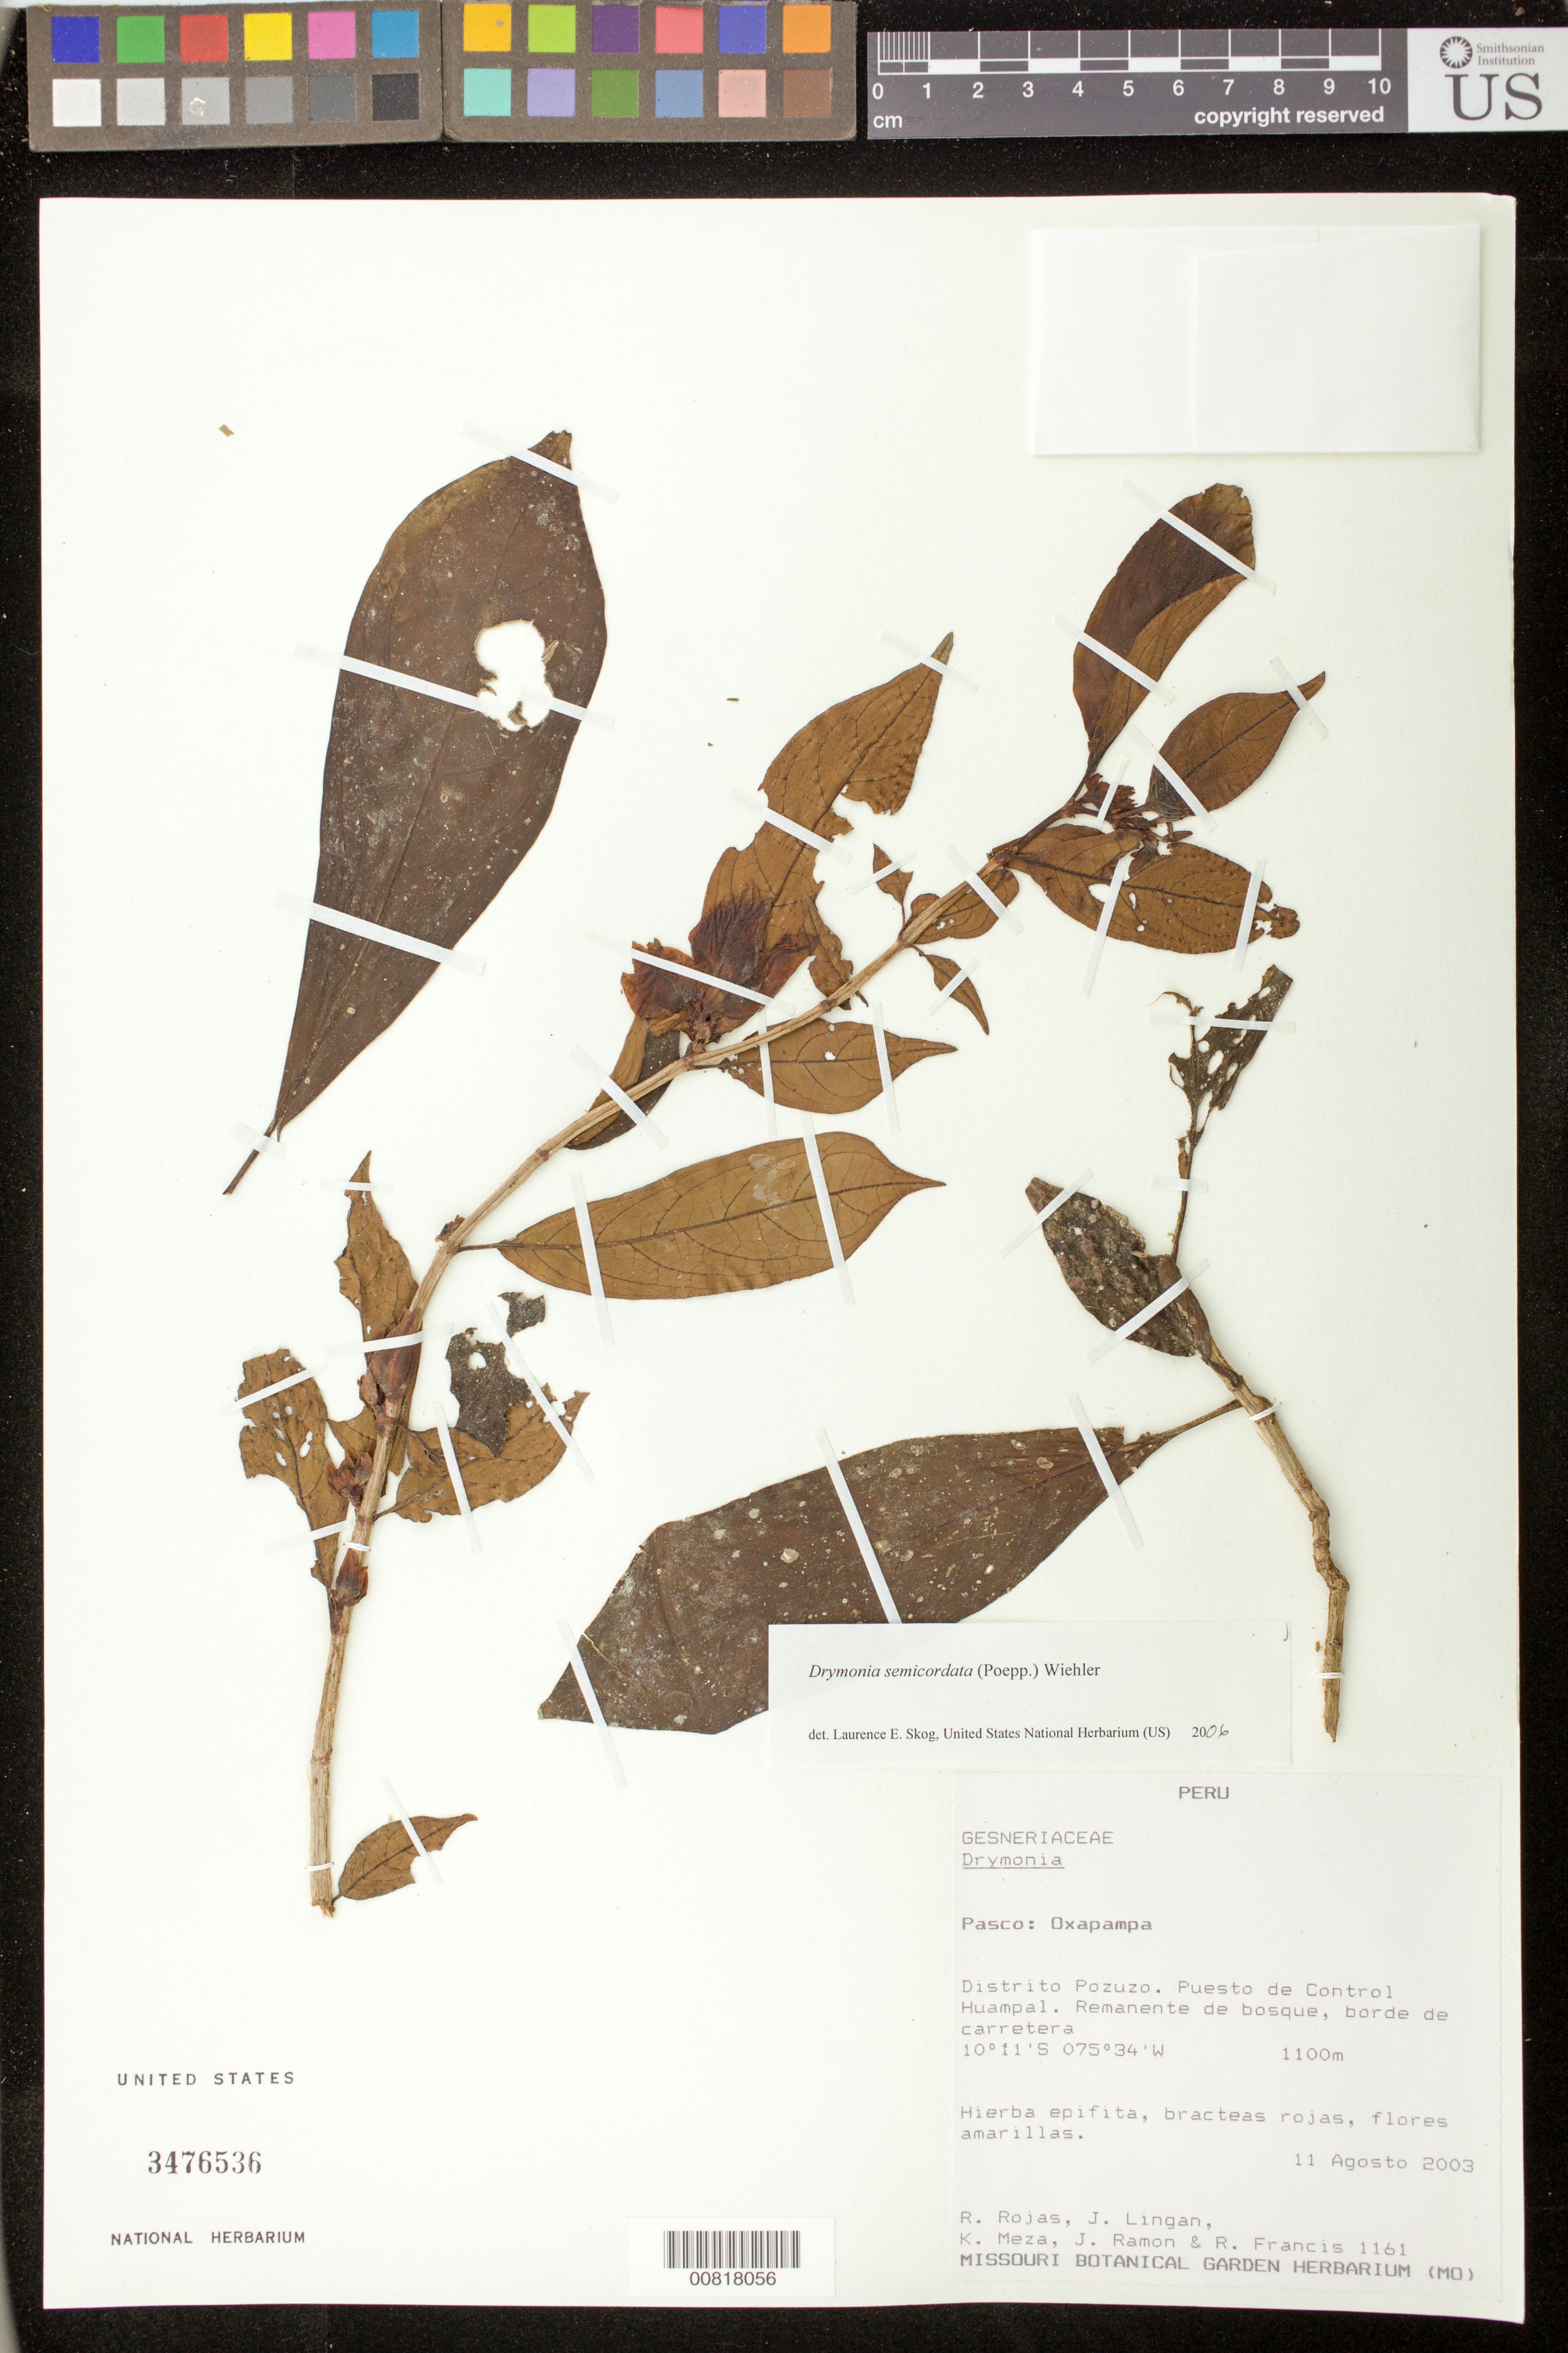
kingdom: Plantae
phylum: Tracheophyta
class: Magnoliopsida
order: Lamiales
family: Gesneriaceae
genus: Drymonia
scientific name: Drymonia semicordata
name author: (Poepp.) Wiehler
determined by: Skog, Laurence E.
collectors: R. Rojas & et al.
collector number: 1161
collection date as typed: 11 Aug 2003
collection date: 2003-08-11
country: Peru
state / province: Pasco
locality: Pasco: Oxapampa. Distrito Pozuzo, Puesto de Control Huampal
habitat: Remanente de bosque, borde de carretera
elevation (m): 1100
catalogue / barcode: US 3476536